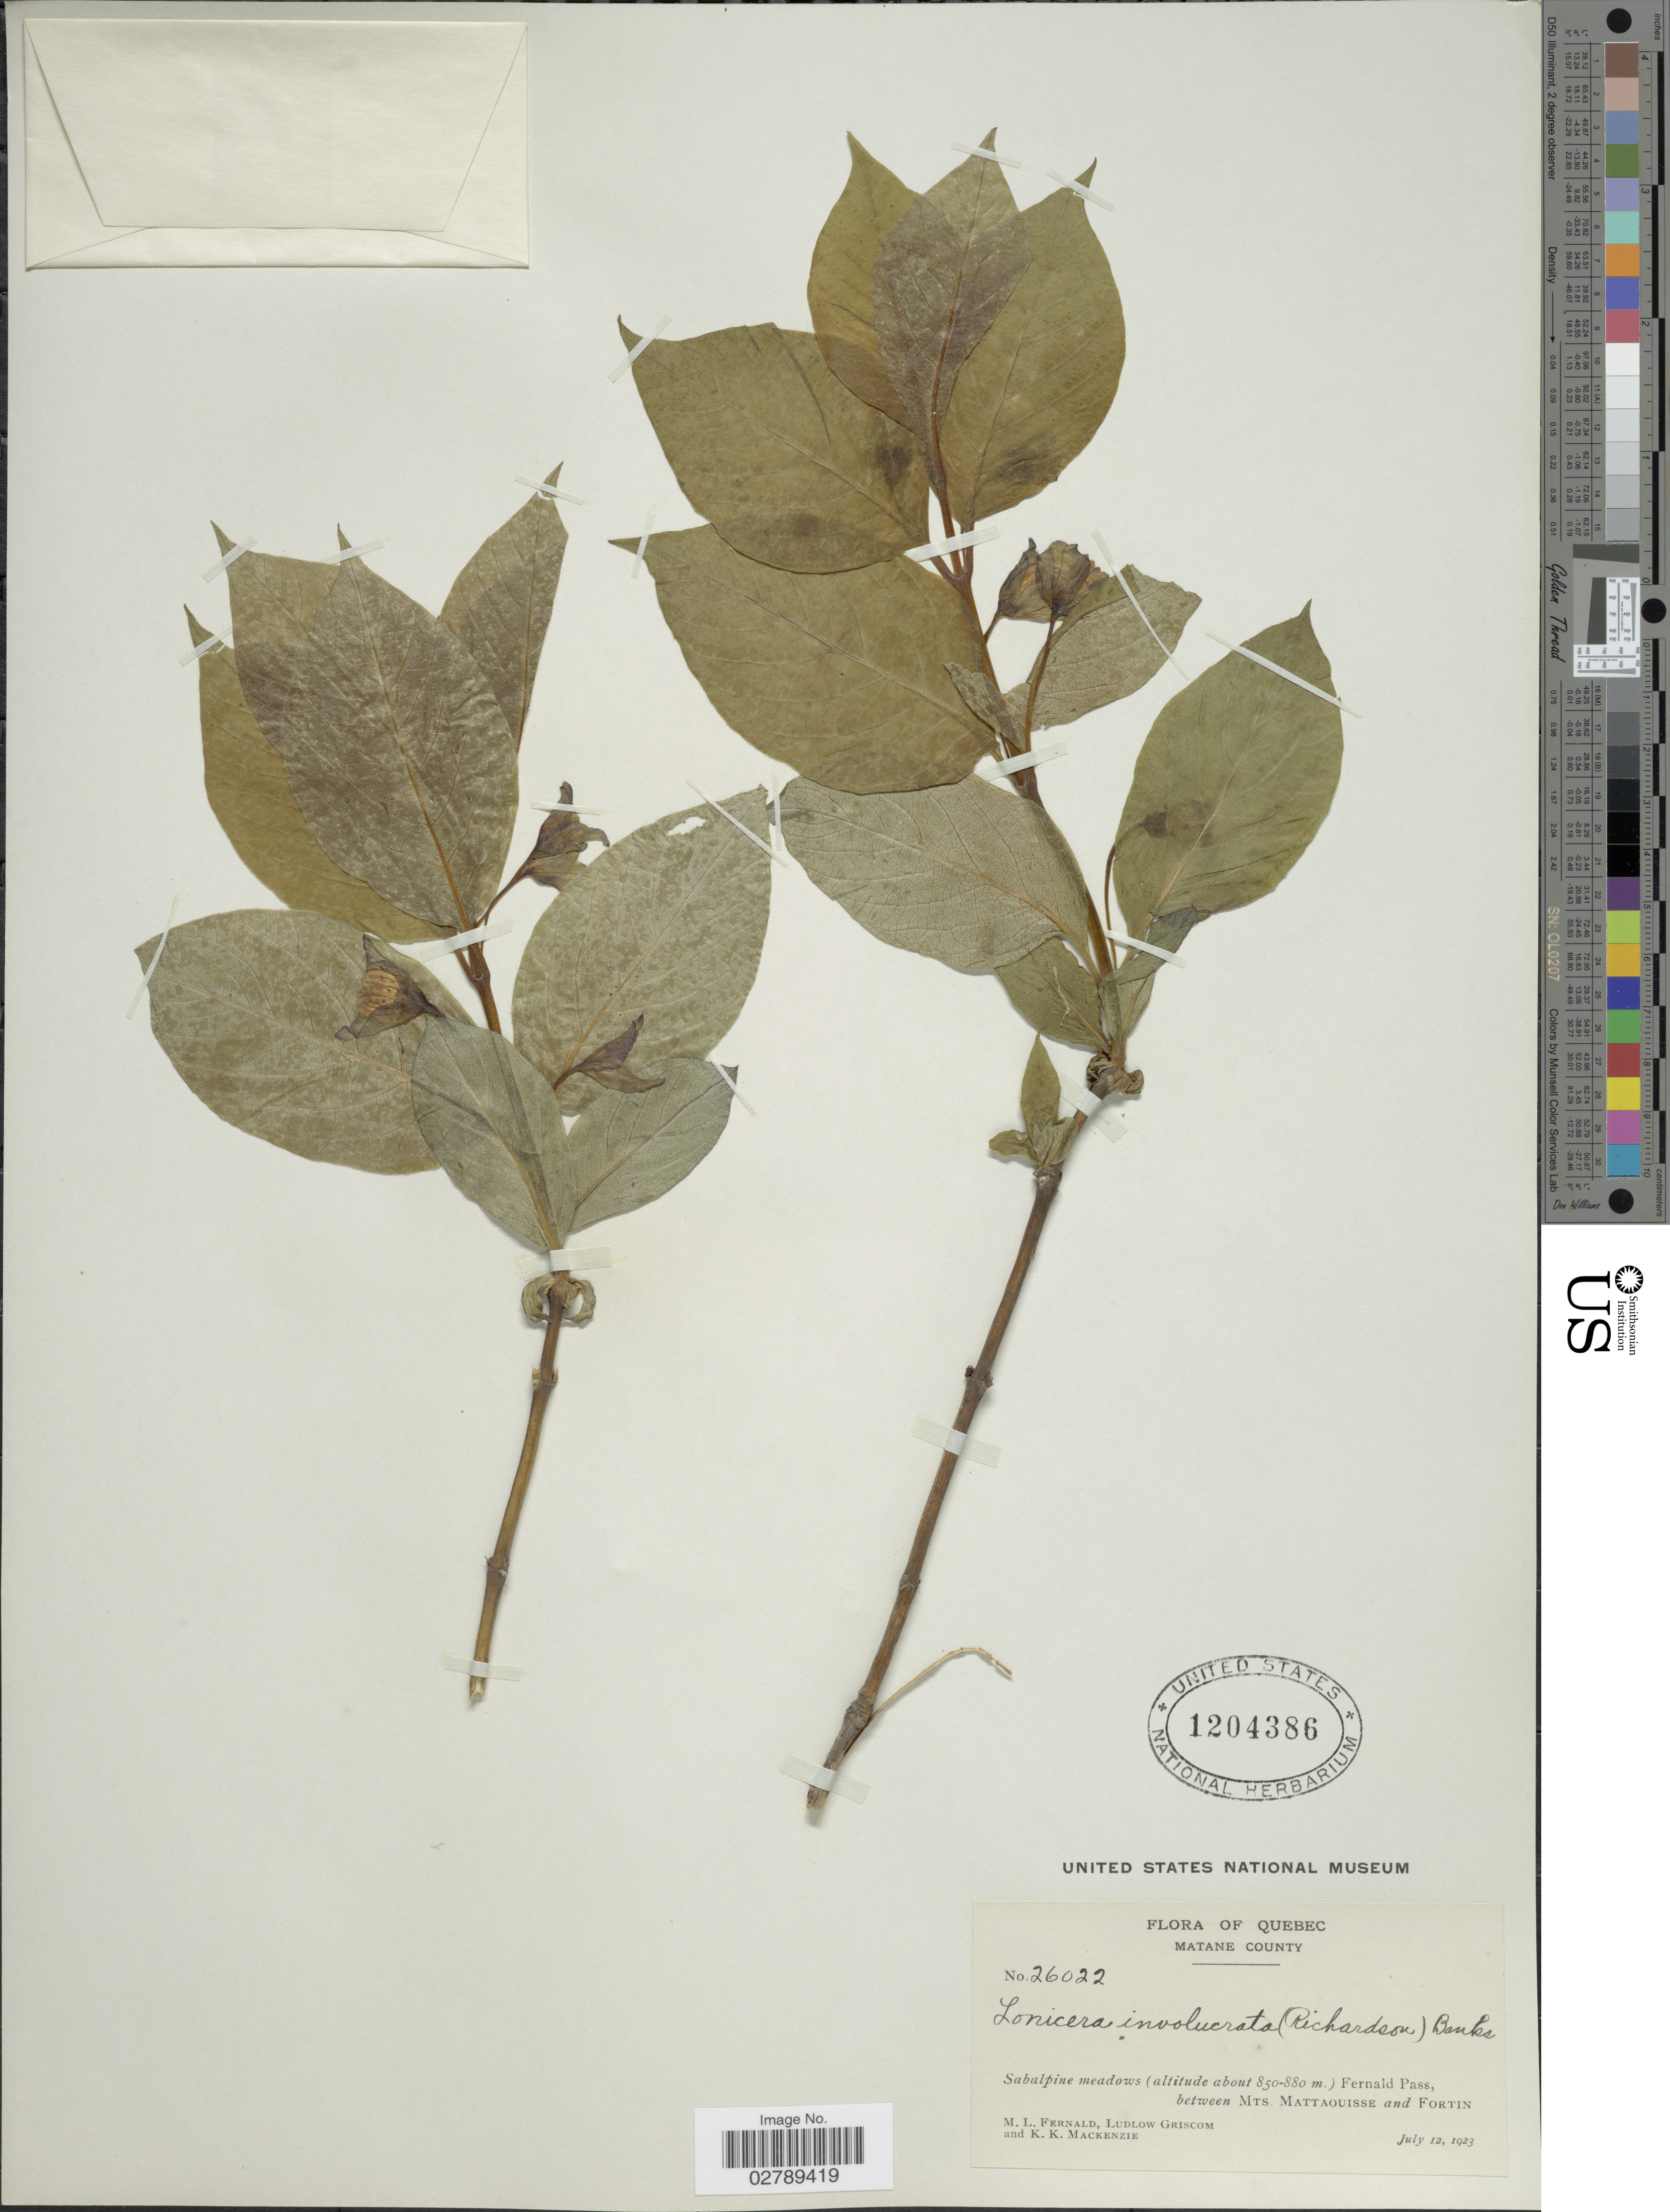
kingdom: Plantae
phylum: Tracheophyta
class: Magnoliopsida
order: Dipsacales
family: Caprifoliaceae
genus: Lonicera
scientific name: Lonicera involucrata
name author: (Richardson) Banks ex Spreng.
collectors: M. L. Fernald, L. Griscom & K. K. Mackenzie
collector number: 26022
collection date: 1923-07-12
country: Canada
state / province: Quebec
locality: Matane County. Sabalpine meadows, Fernald Pass, between Mts. Mattaouisse and Fortin.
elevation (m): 850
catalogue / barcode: US 1204386